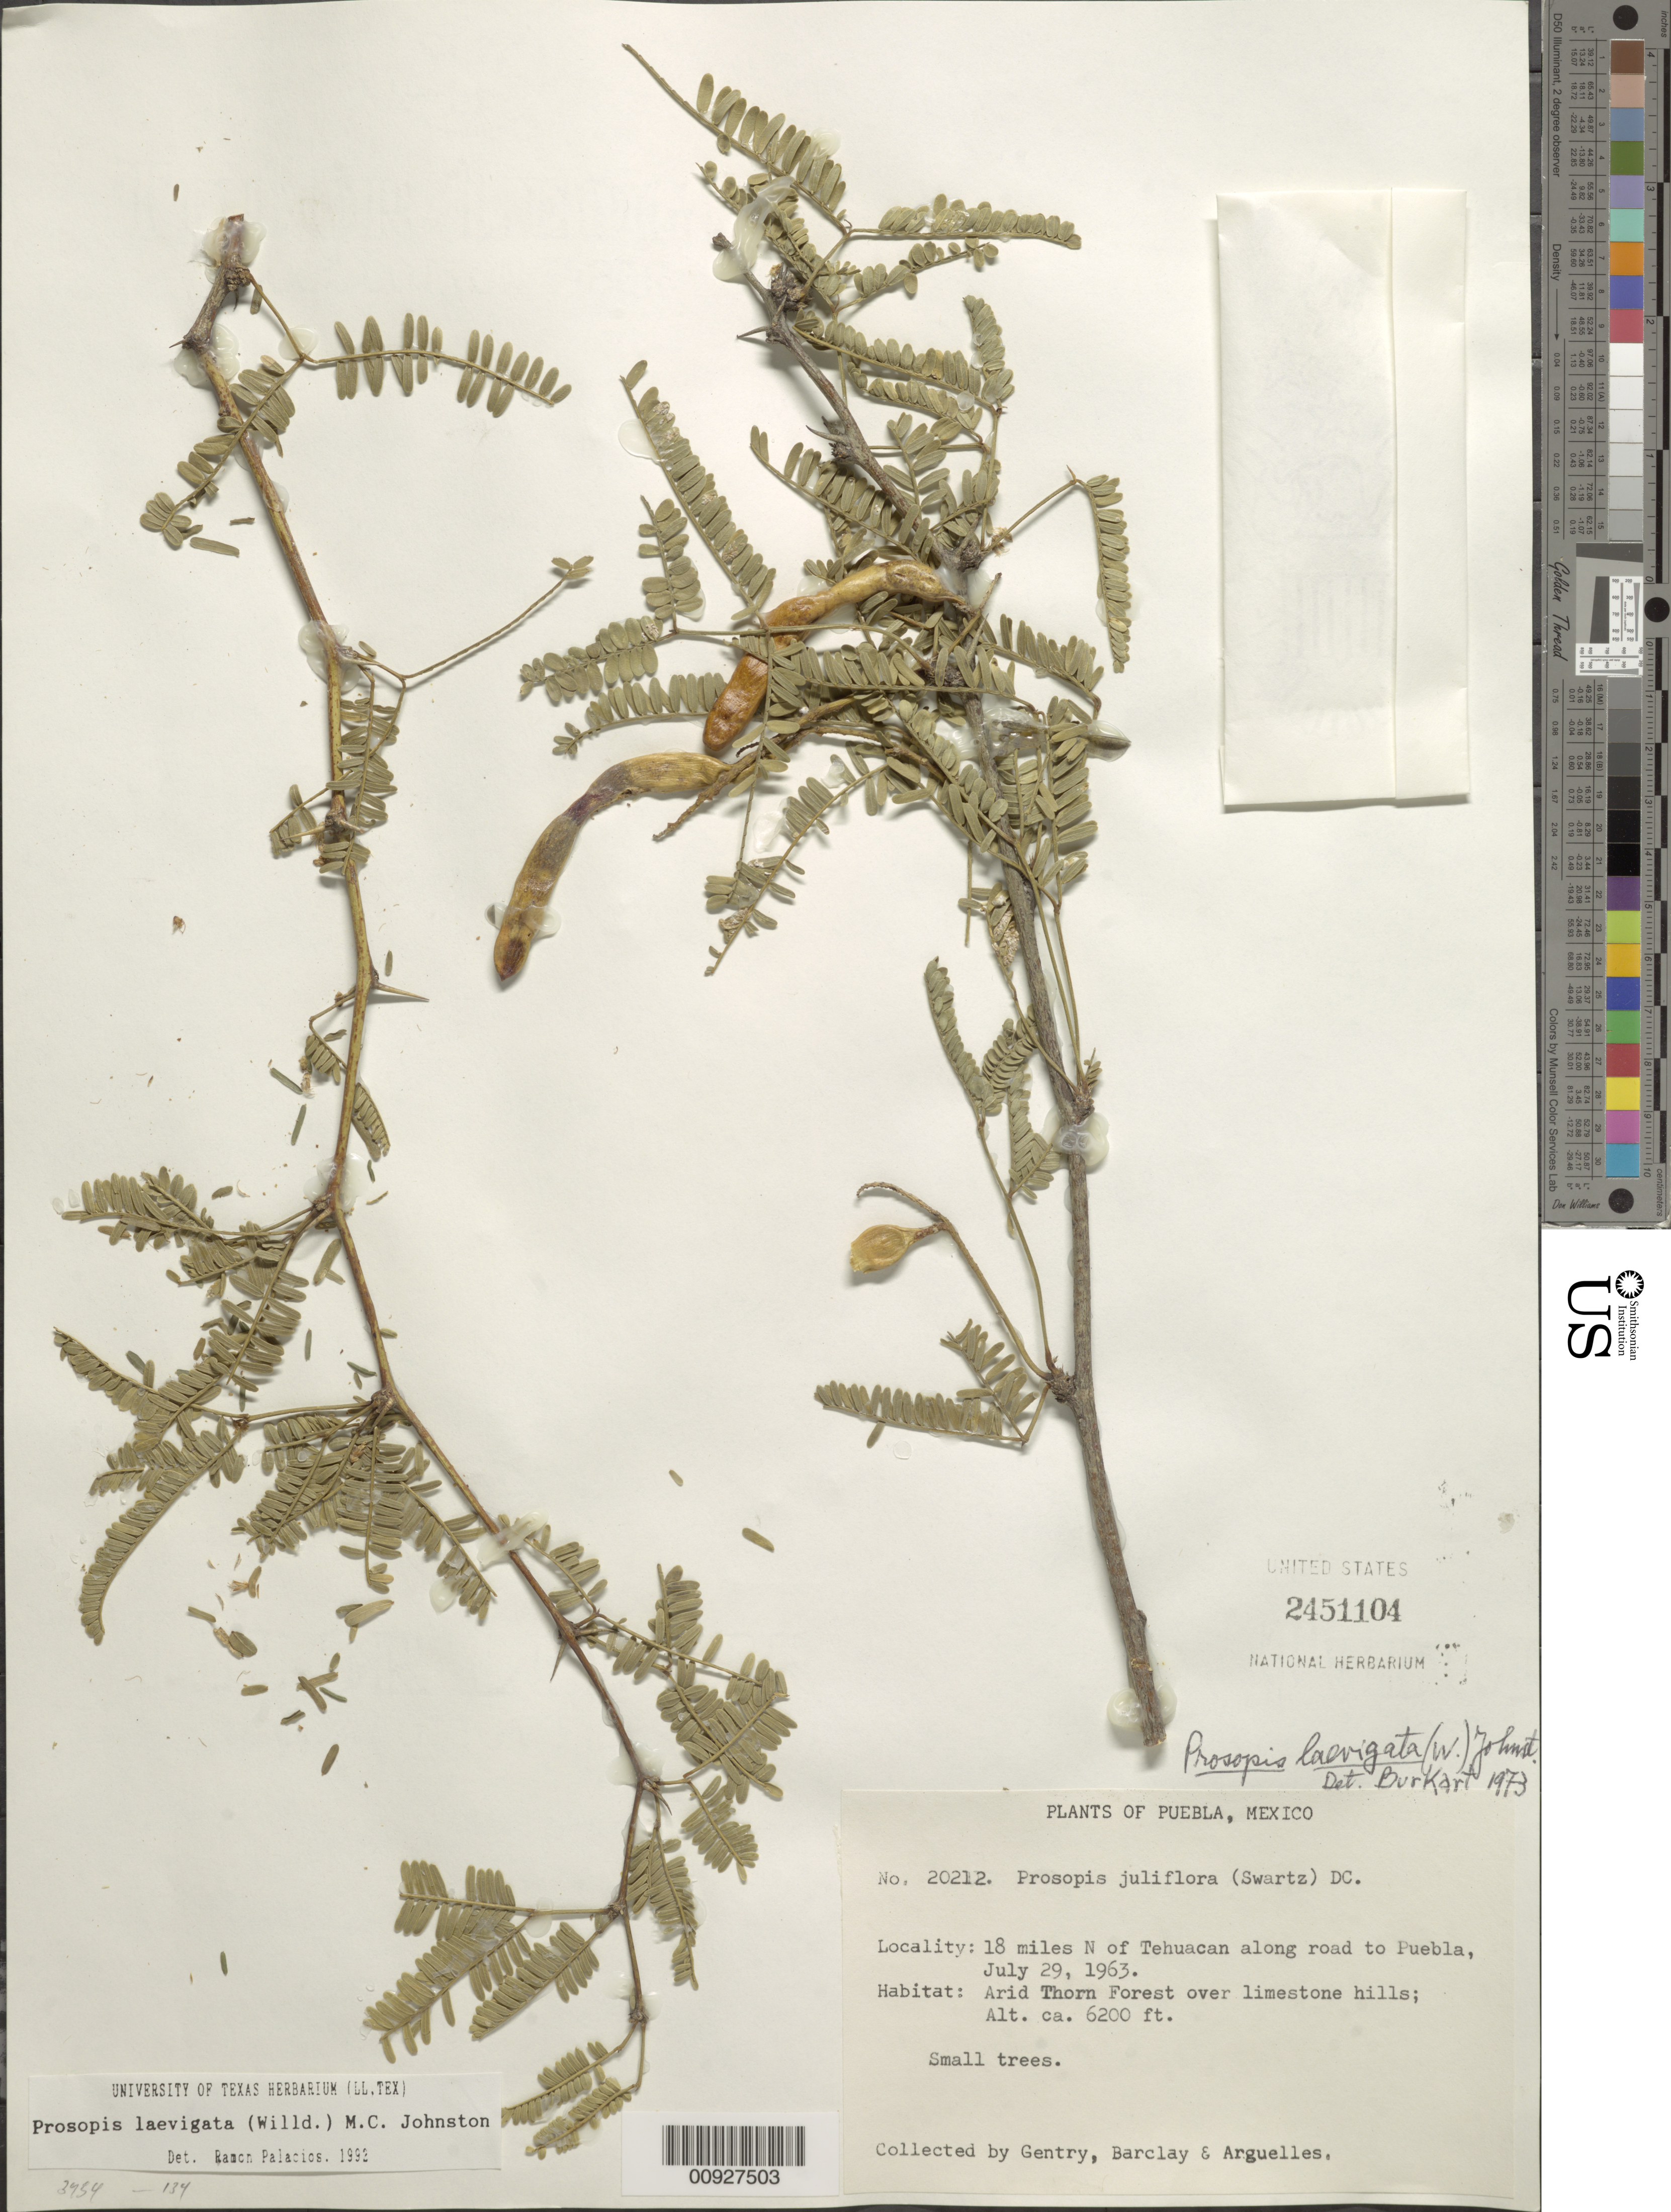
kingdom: Plantae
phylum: Tracheophyta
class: Magnoliopsida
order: Fabales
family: Fabaceae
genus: Neltuma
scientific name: Neltuma laevigata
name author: (Humb. & Bonpl. ex Willd.) Britton & Rose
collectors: Gentry, --, -- Barclay & Arguelles, --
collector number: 20212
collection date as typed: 29 Jul 1963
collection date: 1963-07-29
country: Mexico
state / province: Puebla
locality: Puebla: 18 miles N of Tehuacan along road to Puebla.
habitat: Arid Thorn Forest over limestone hills.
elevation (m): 1890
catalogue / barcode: US 2451104